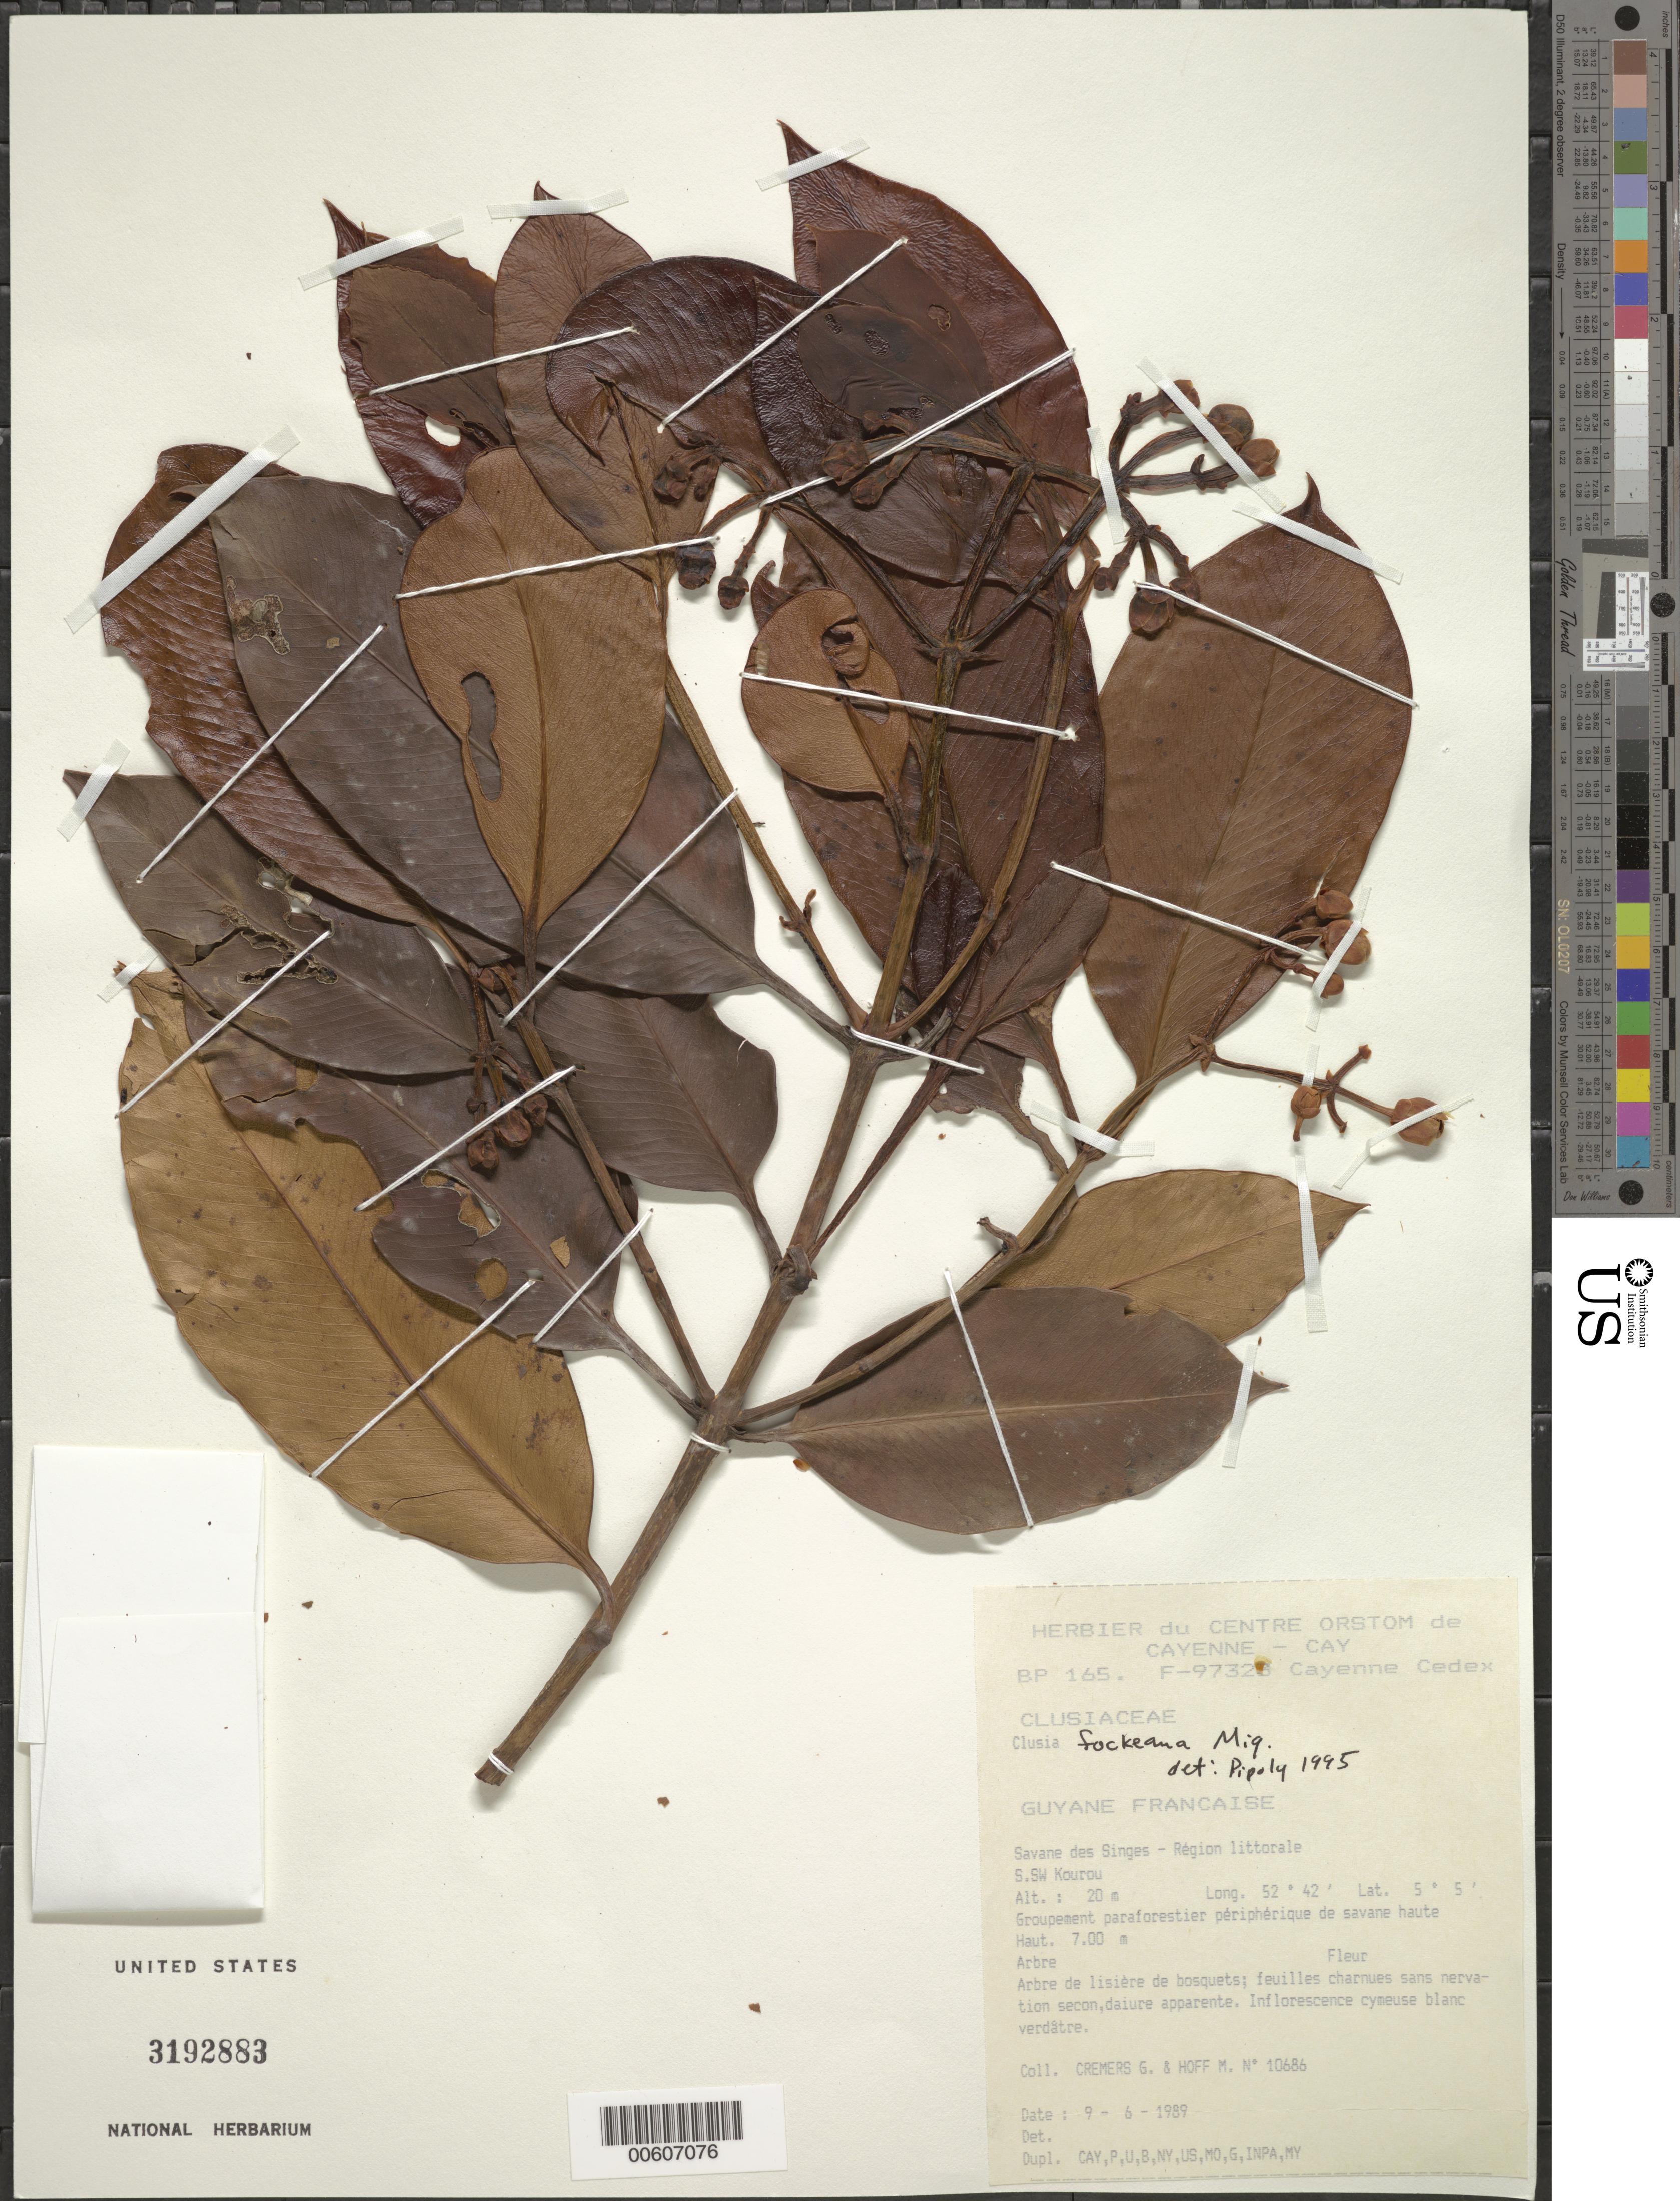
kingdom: Plantae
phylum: Tracheophyta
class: Magnoliopsida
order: Malpighiales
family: Clusiaceae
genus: Clusia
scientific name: Clusia fockeana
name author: Miq.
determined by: Pipoly, J. J., III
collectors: G. Cremers & M. Hoff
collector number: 10686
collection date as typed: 9-Jun-89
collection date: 1989-06-09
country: French Guiana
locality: Savane des Singes, S-SW Kourou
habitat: Région littorale. Groupement paraforestiere peripherique de savane haute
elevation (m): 20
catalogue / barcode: US 3192883